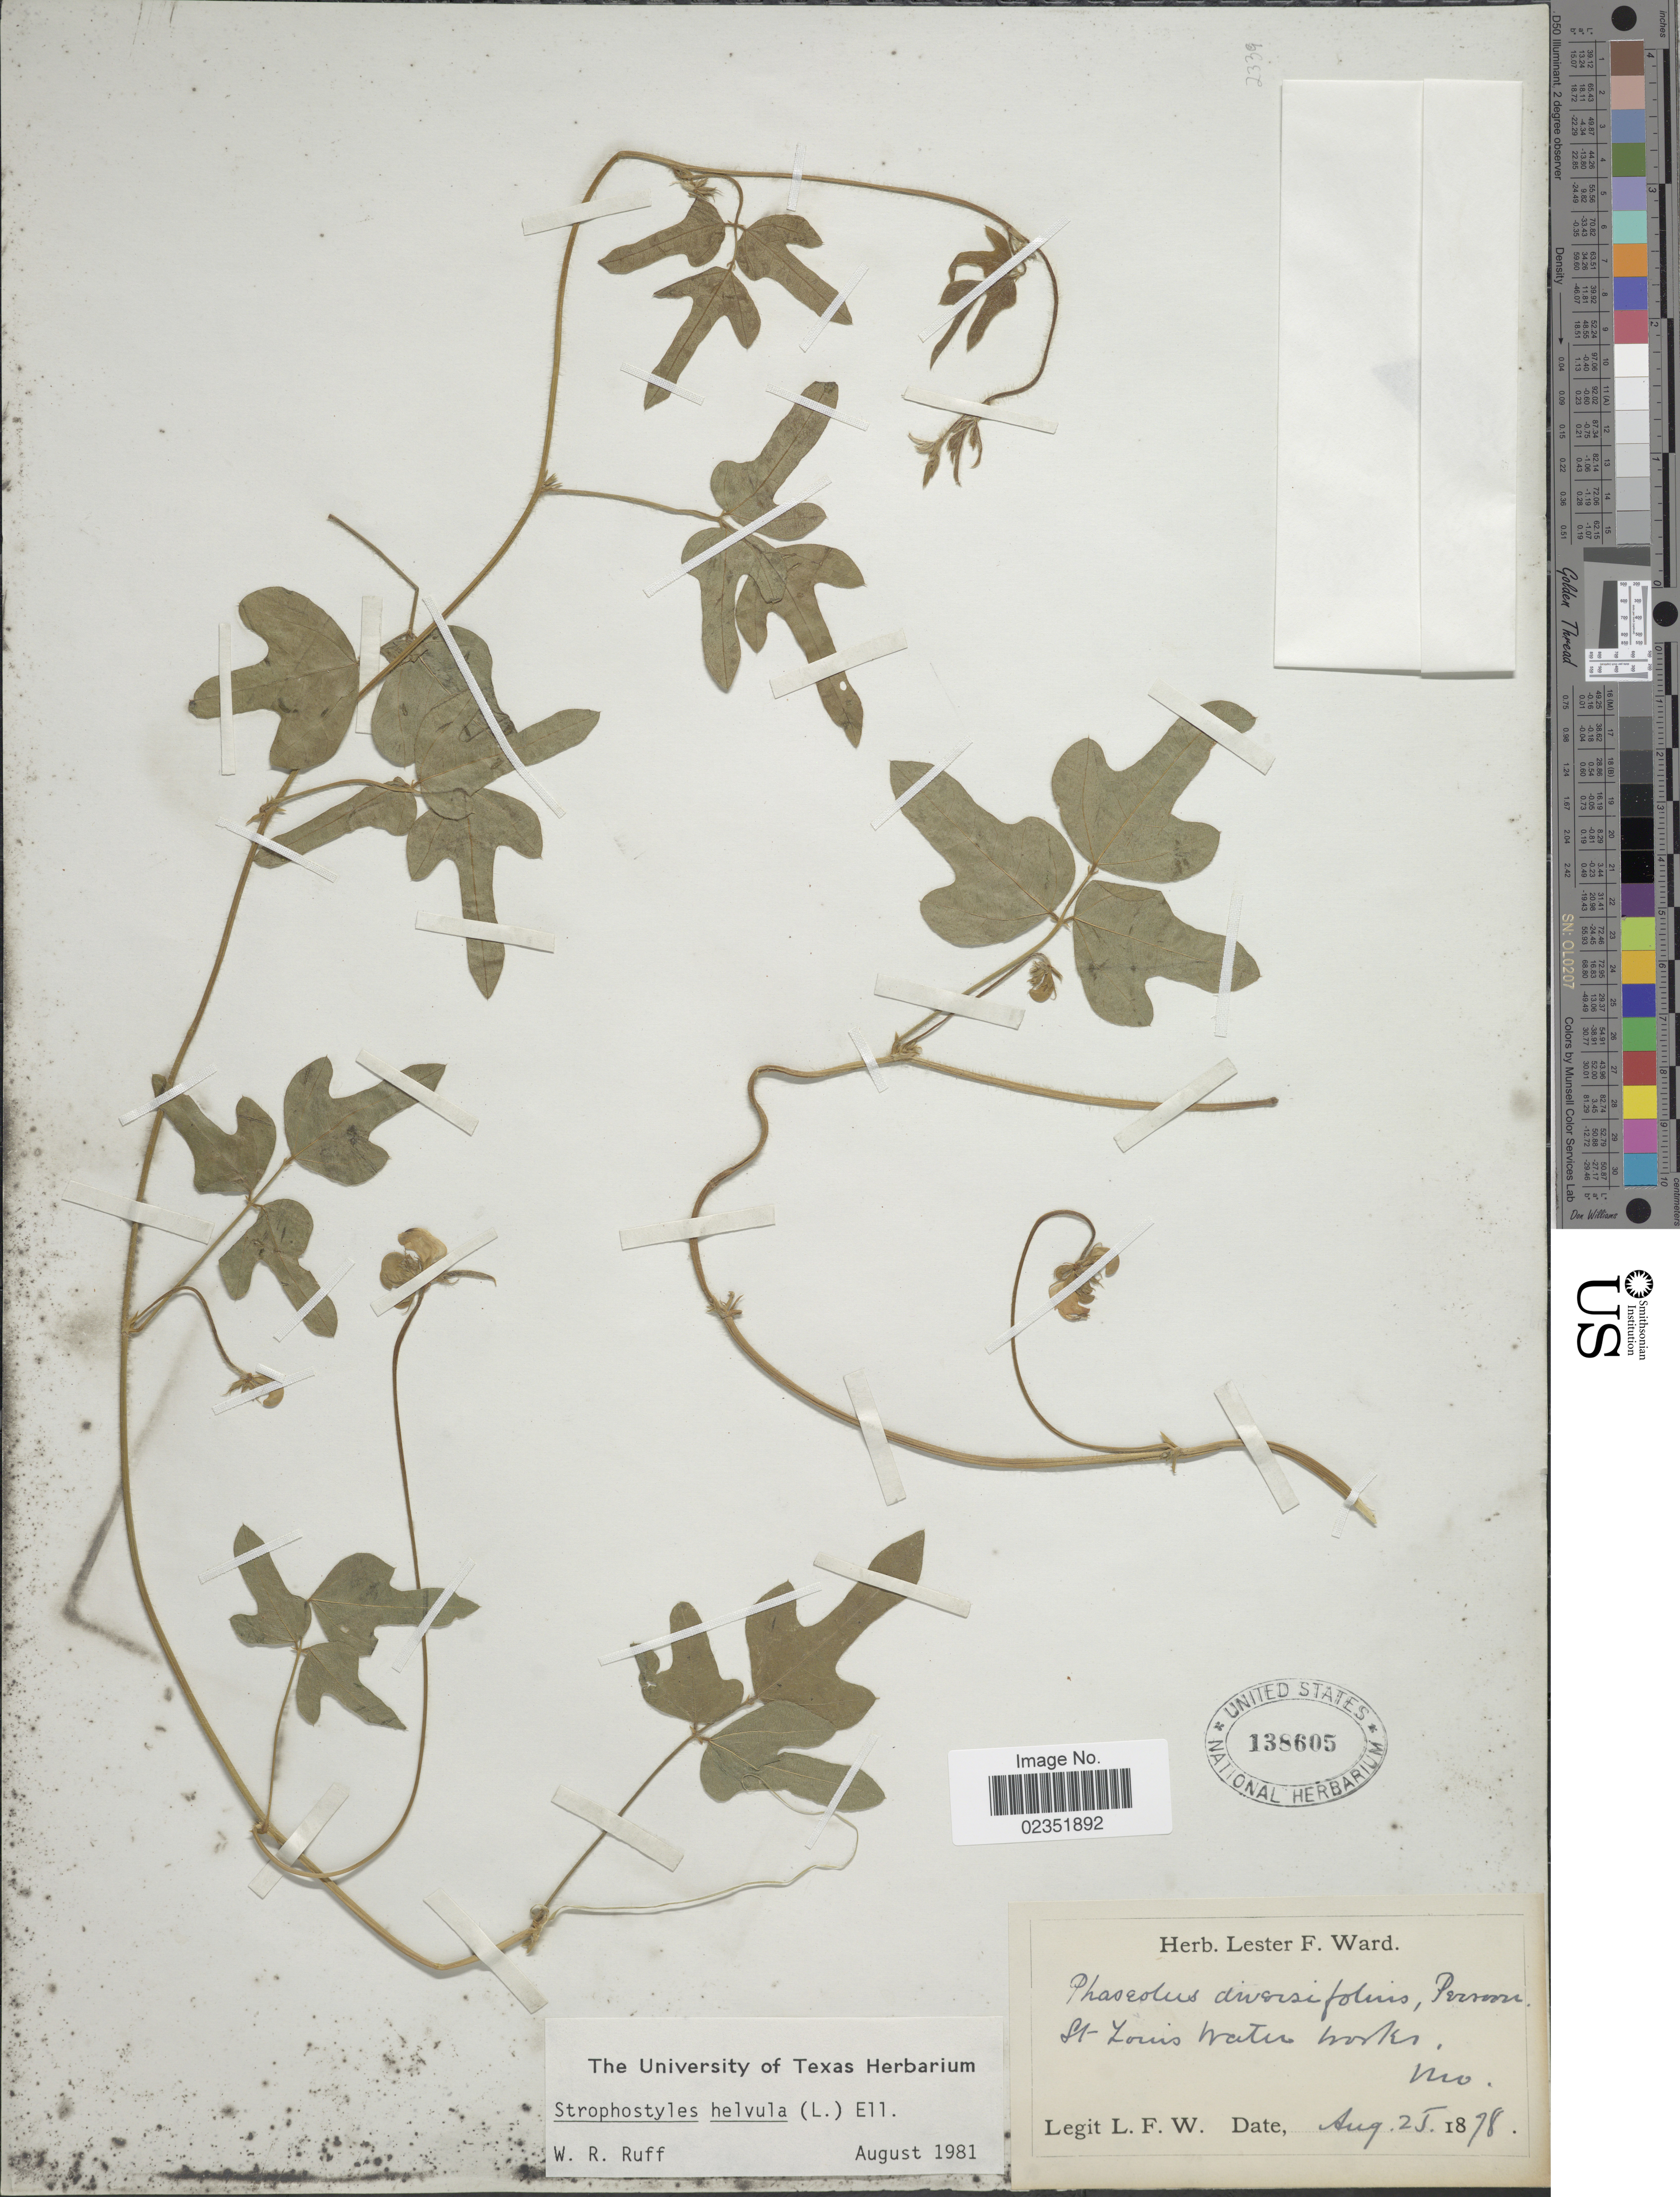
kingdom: Plantae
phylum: Tracheophyta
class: Magnoliopsida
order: Fabales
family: Fabaceae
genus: Strophostyles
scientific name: Strophostyles helvola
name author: (L.) Elliott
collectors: L. F. Ward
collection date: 1878-08-25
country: United States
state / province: Missouri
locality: St. Louis Water Works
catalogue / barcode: US 138605